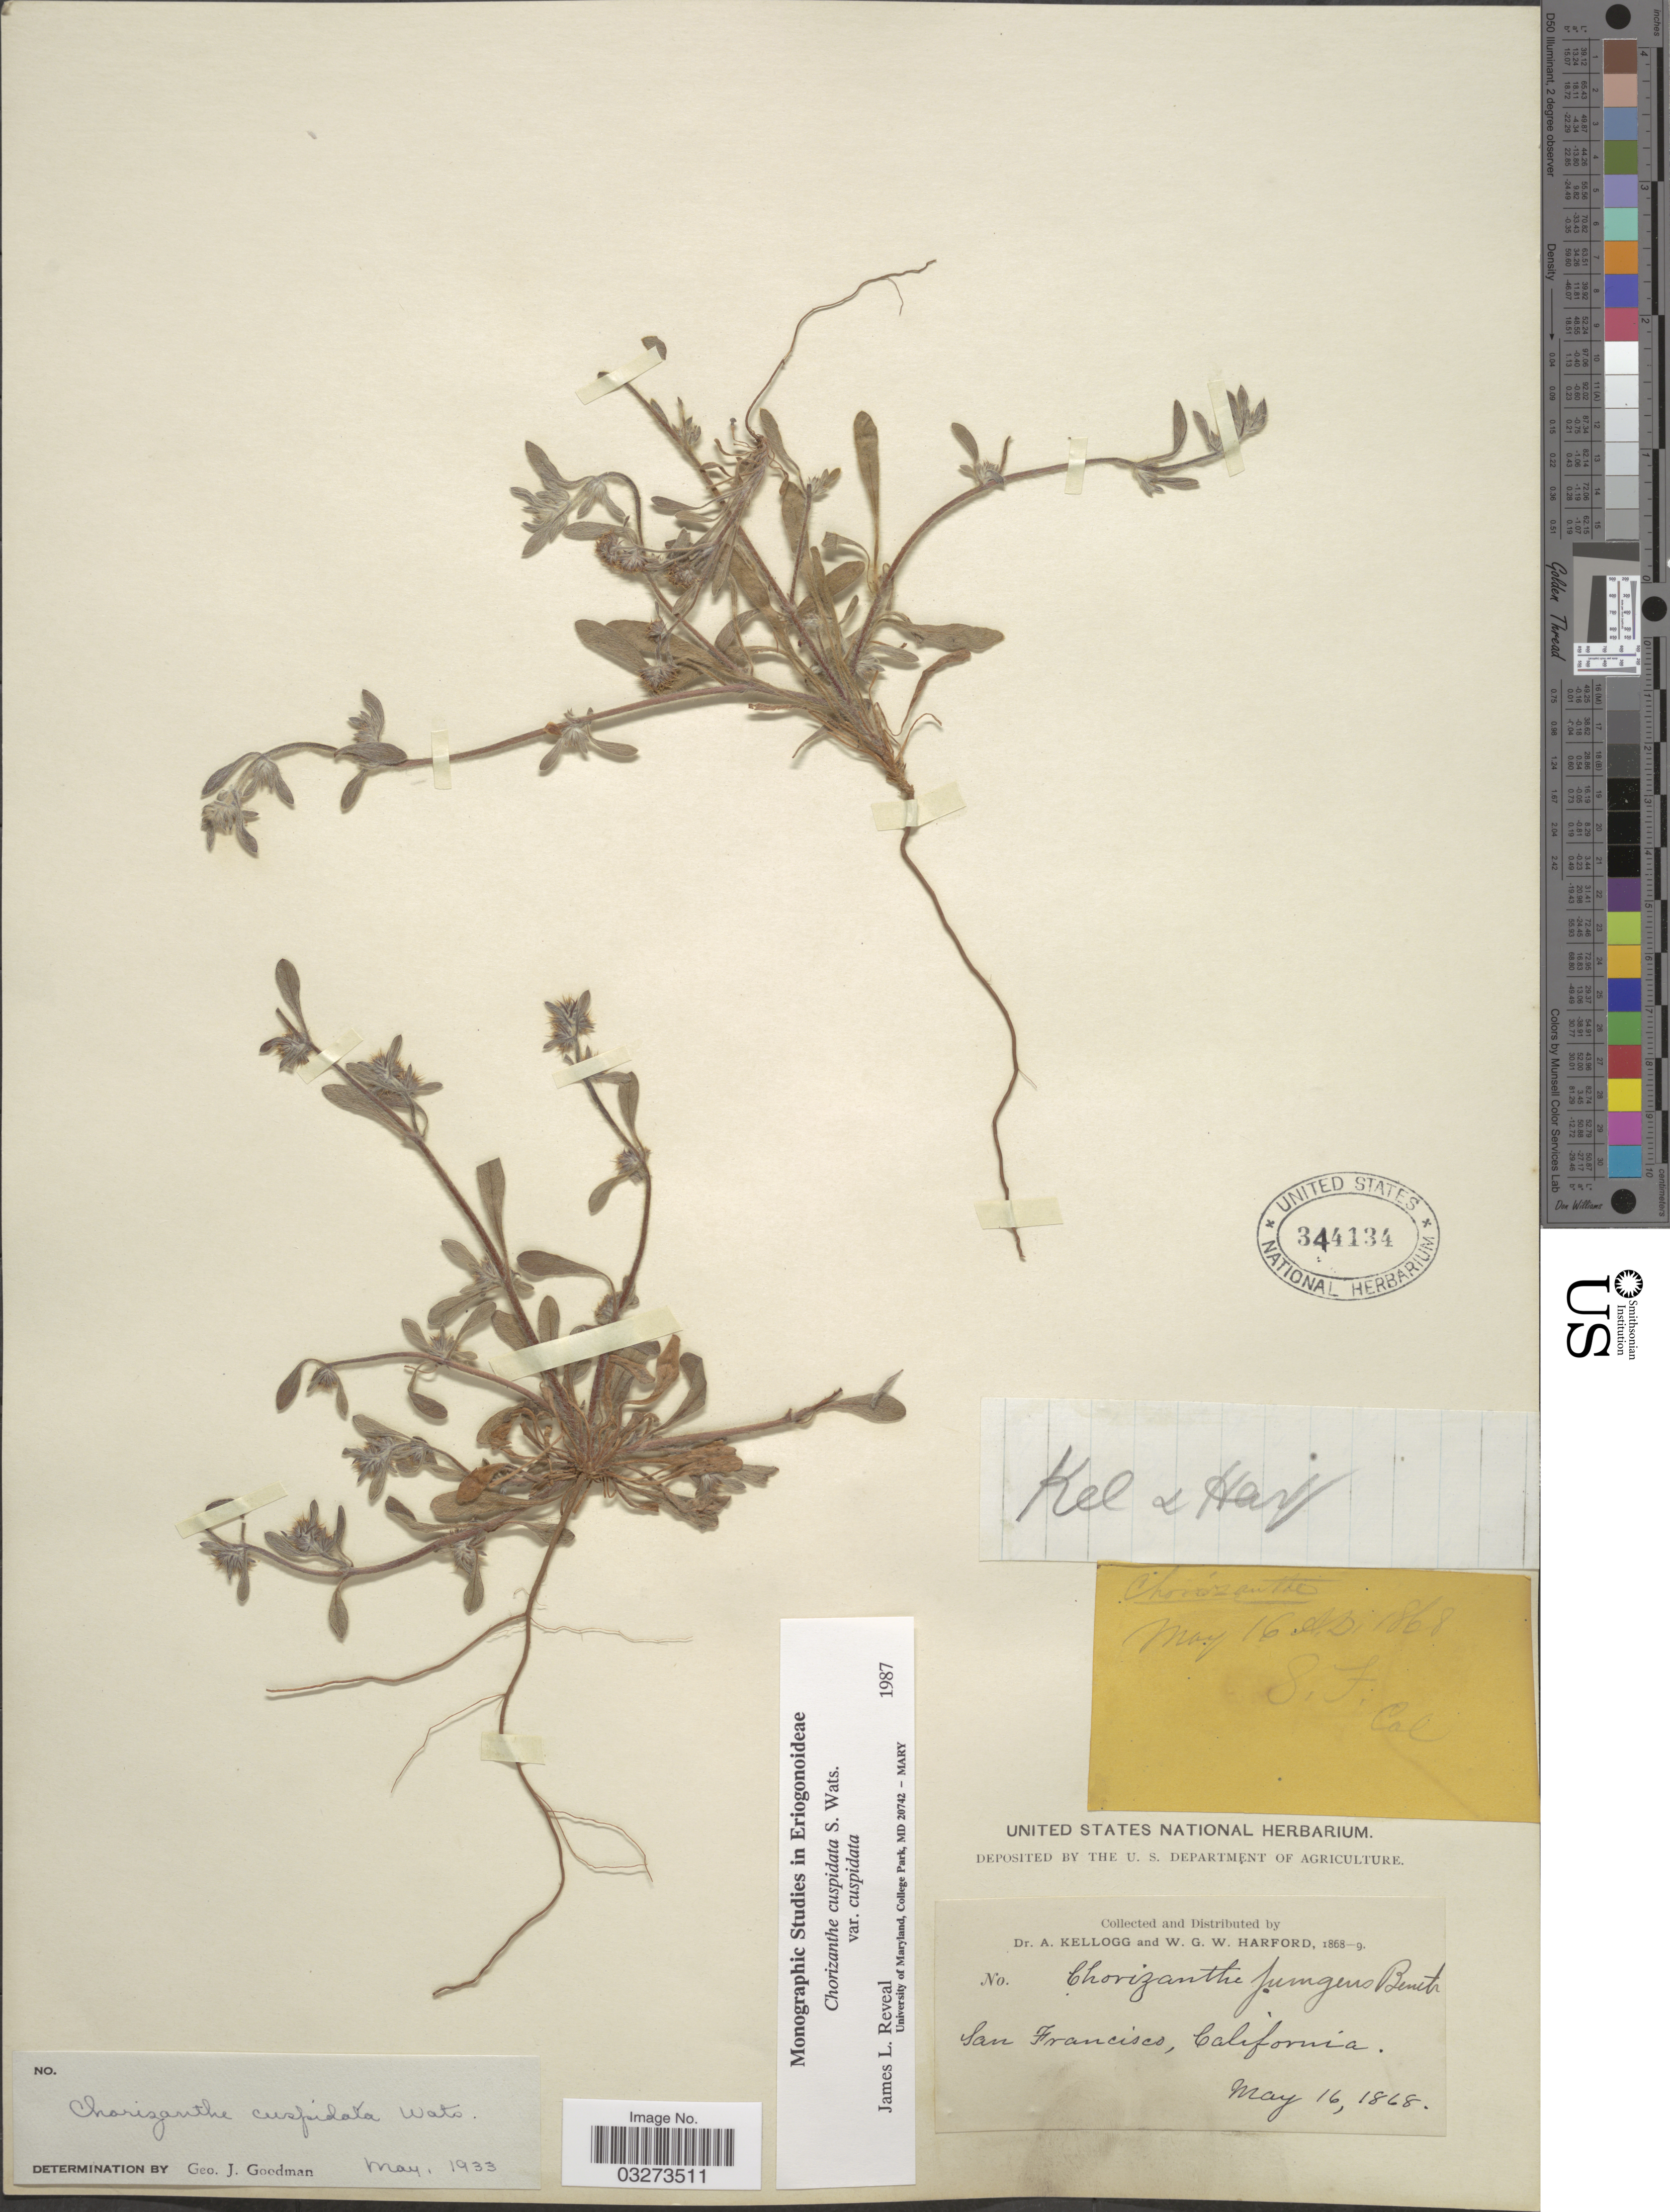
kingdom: Plantae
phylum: Tracheophyta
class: Magnoliopsida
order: Caryophyllales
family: Polygonaceae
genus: Chorizanthe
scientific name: Chorizanthe cuspidata var. cuspidata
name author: S. Watson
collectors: A. Kellogg & W. G. W. Harford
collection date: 1868-05-16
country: United States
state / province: California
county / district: San Francisco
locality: San Francisco.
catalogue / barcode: US 344134